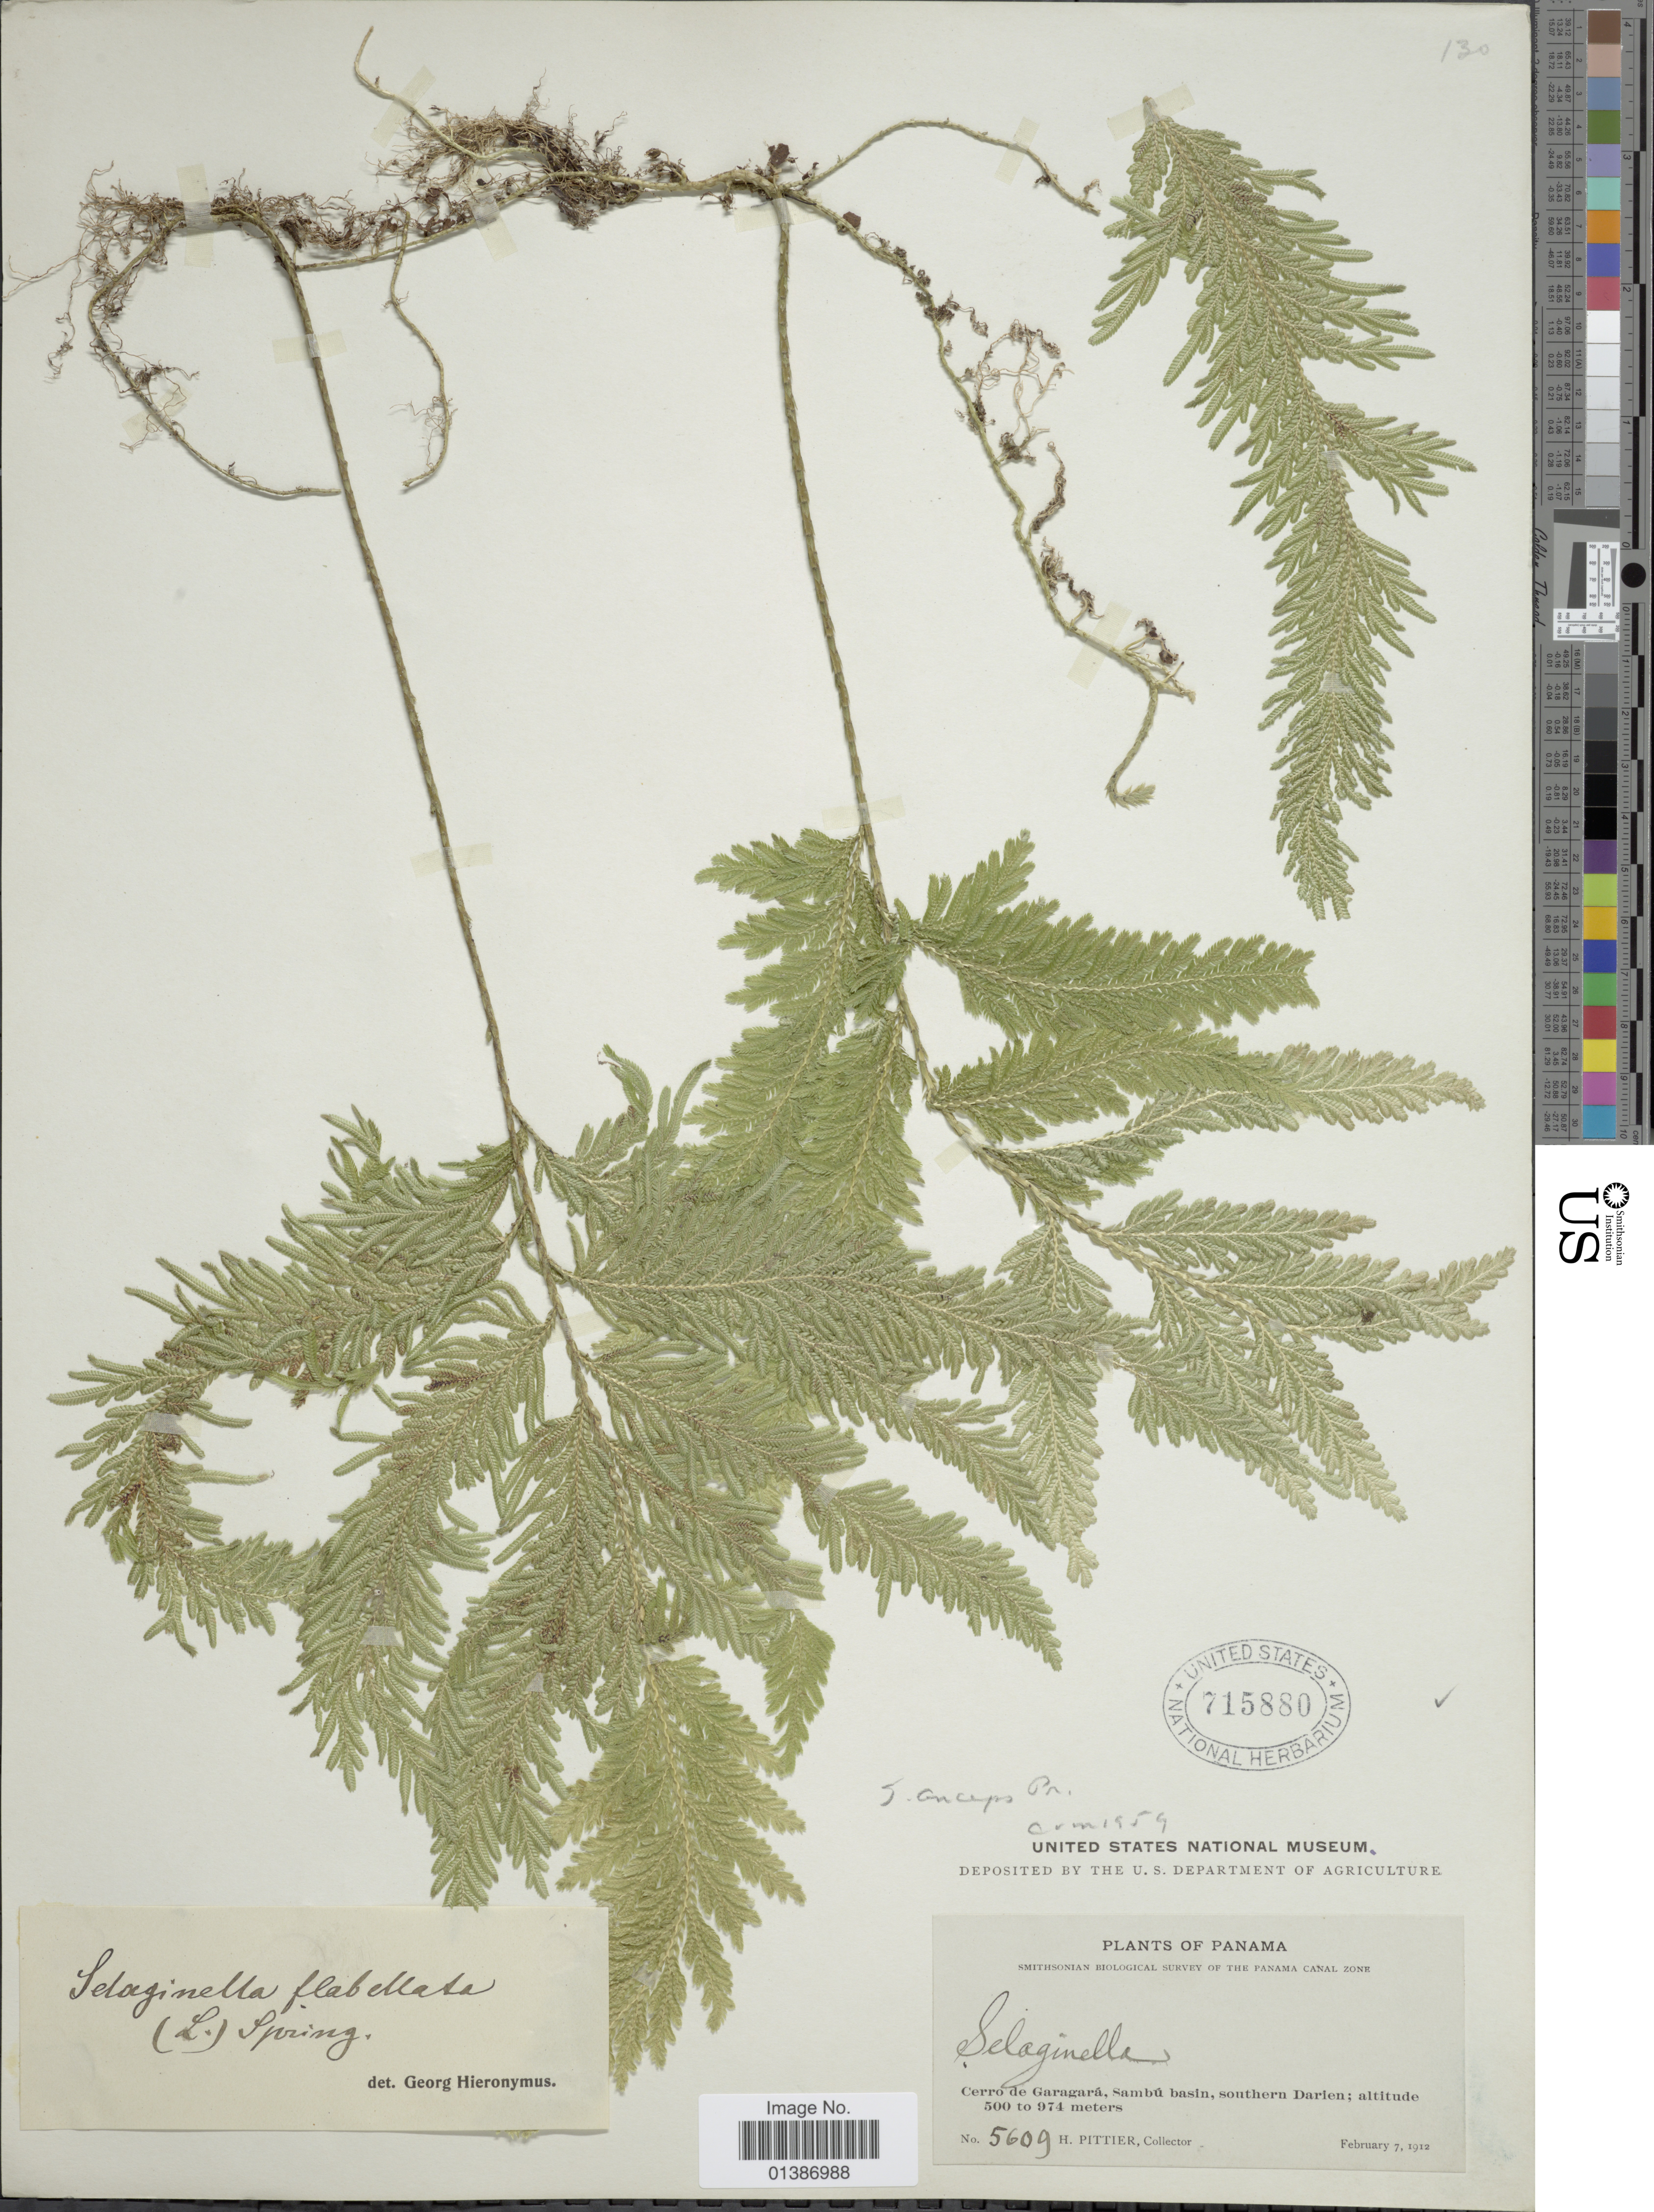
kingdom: Plantae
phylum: Tracheophyta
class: Lycopodiopsida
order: Selaginellales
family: Selaginellaceae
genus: Selaginella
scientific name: Selaginella anceps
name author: (C. Presl)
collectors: H. F. Pittier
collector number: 5609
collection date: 1912-02-07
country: Panama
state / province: Darién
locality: Cerro de Garagará, Sambú basin, southern Darien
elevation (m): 500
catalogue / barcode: US 715880